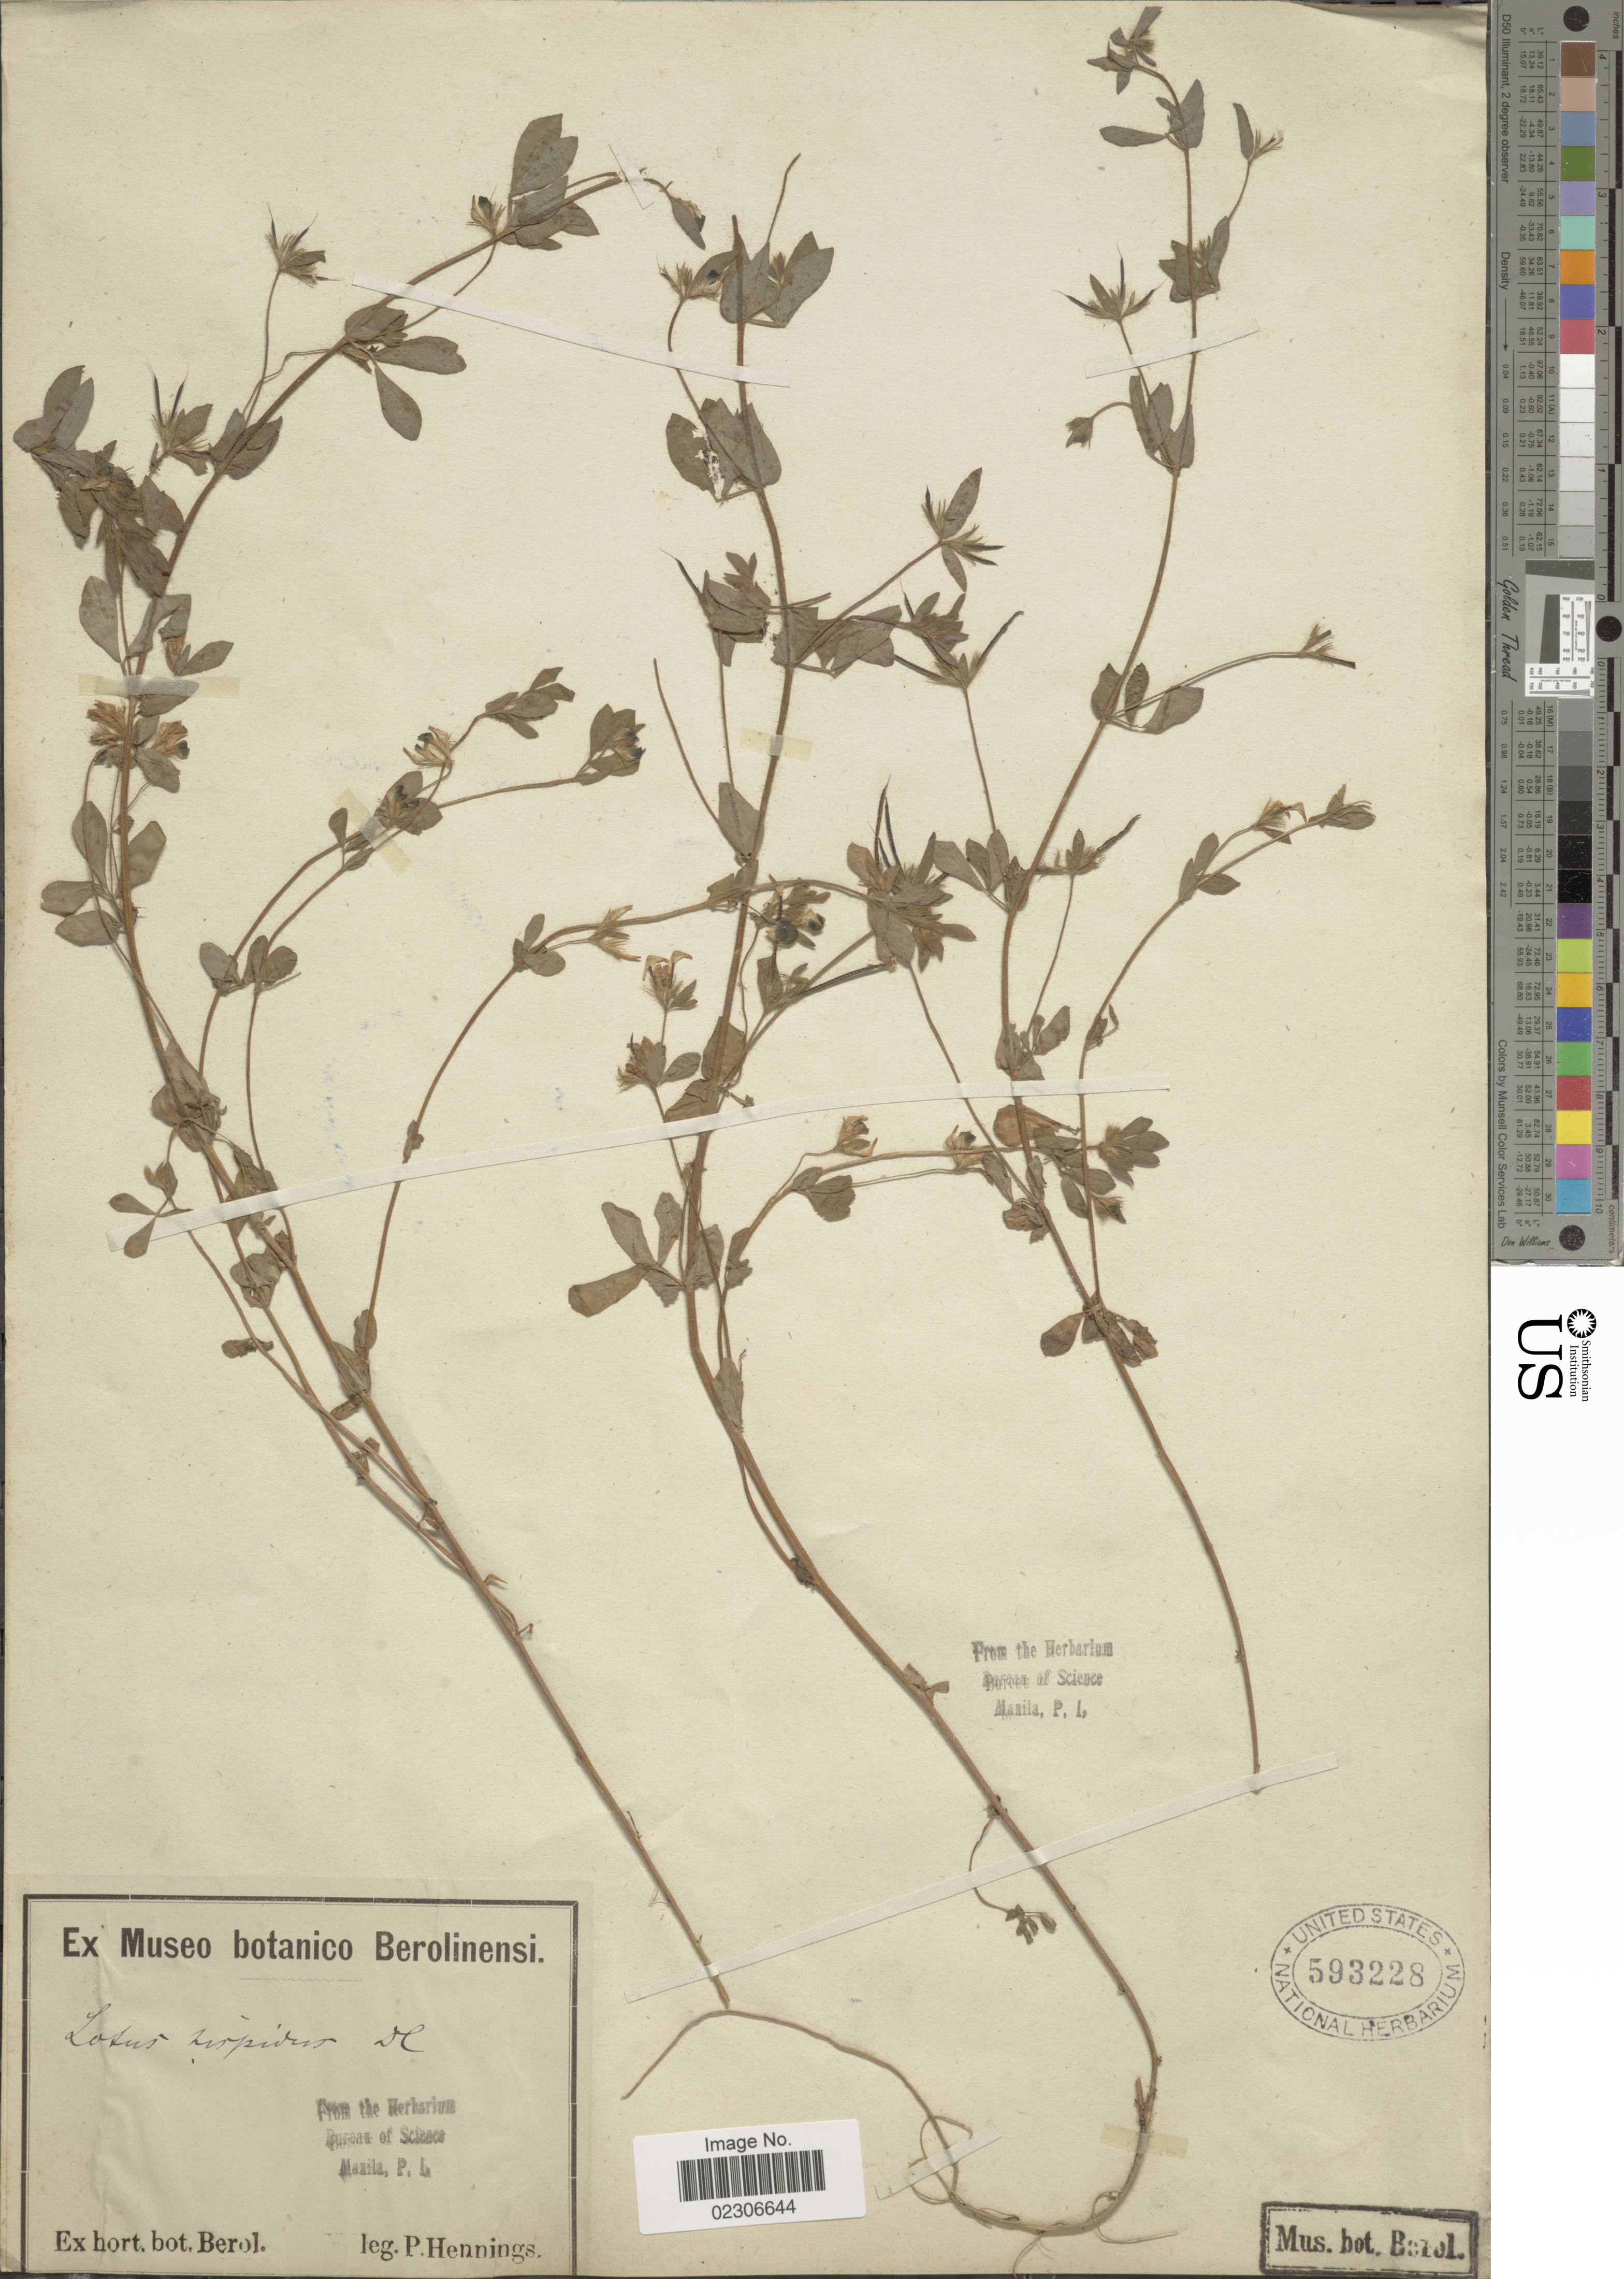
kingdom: Plantae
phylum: Tracheophyta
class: Magnoliopsida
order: Fabales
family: Fabaceae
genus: Lotus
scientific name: Lotus hispidus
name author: DC.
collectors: P. Hennings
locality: Ex hort.bot.Berol [unsure placement]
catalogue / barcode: US 593228